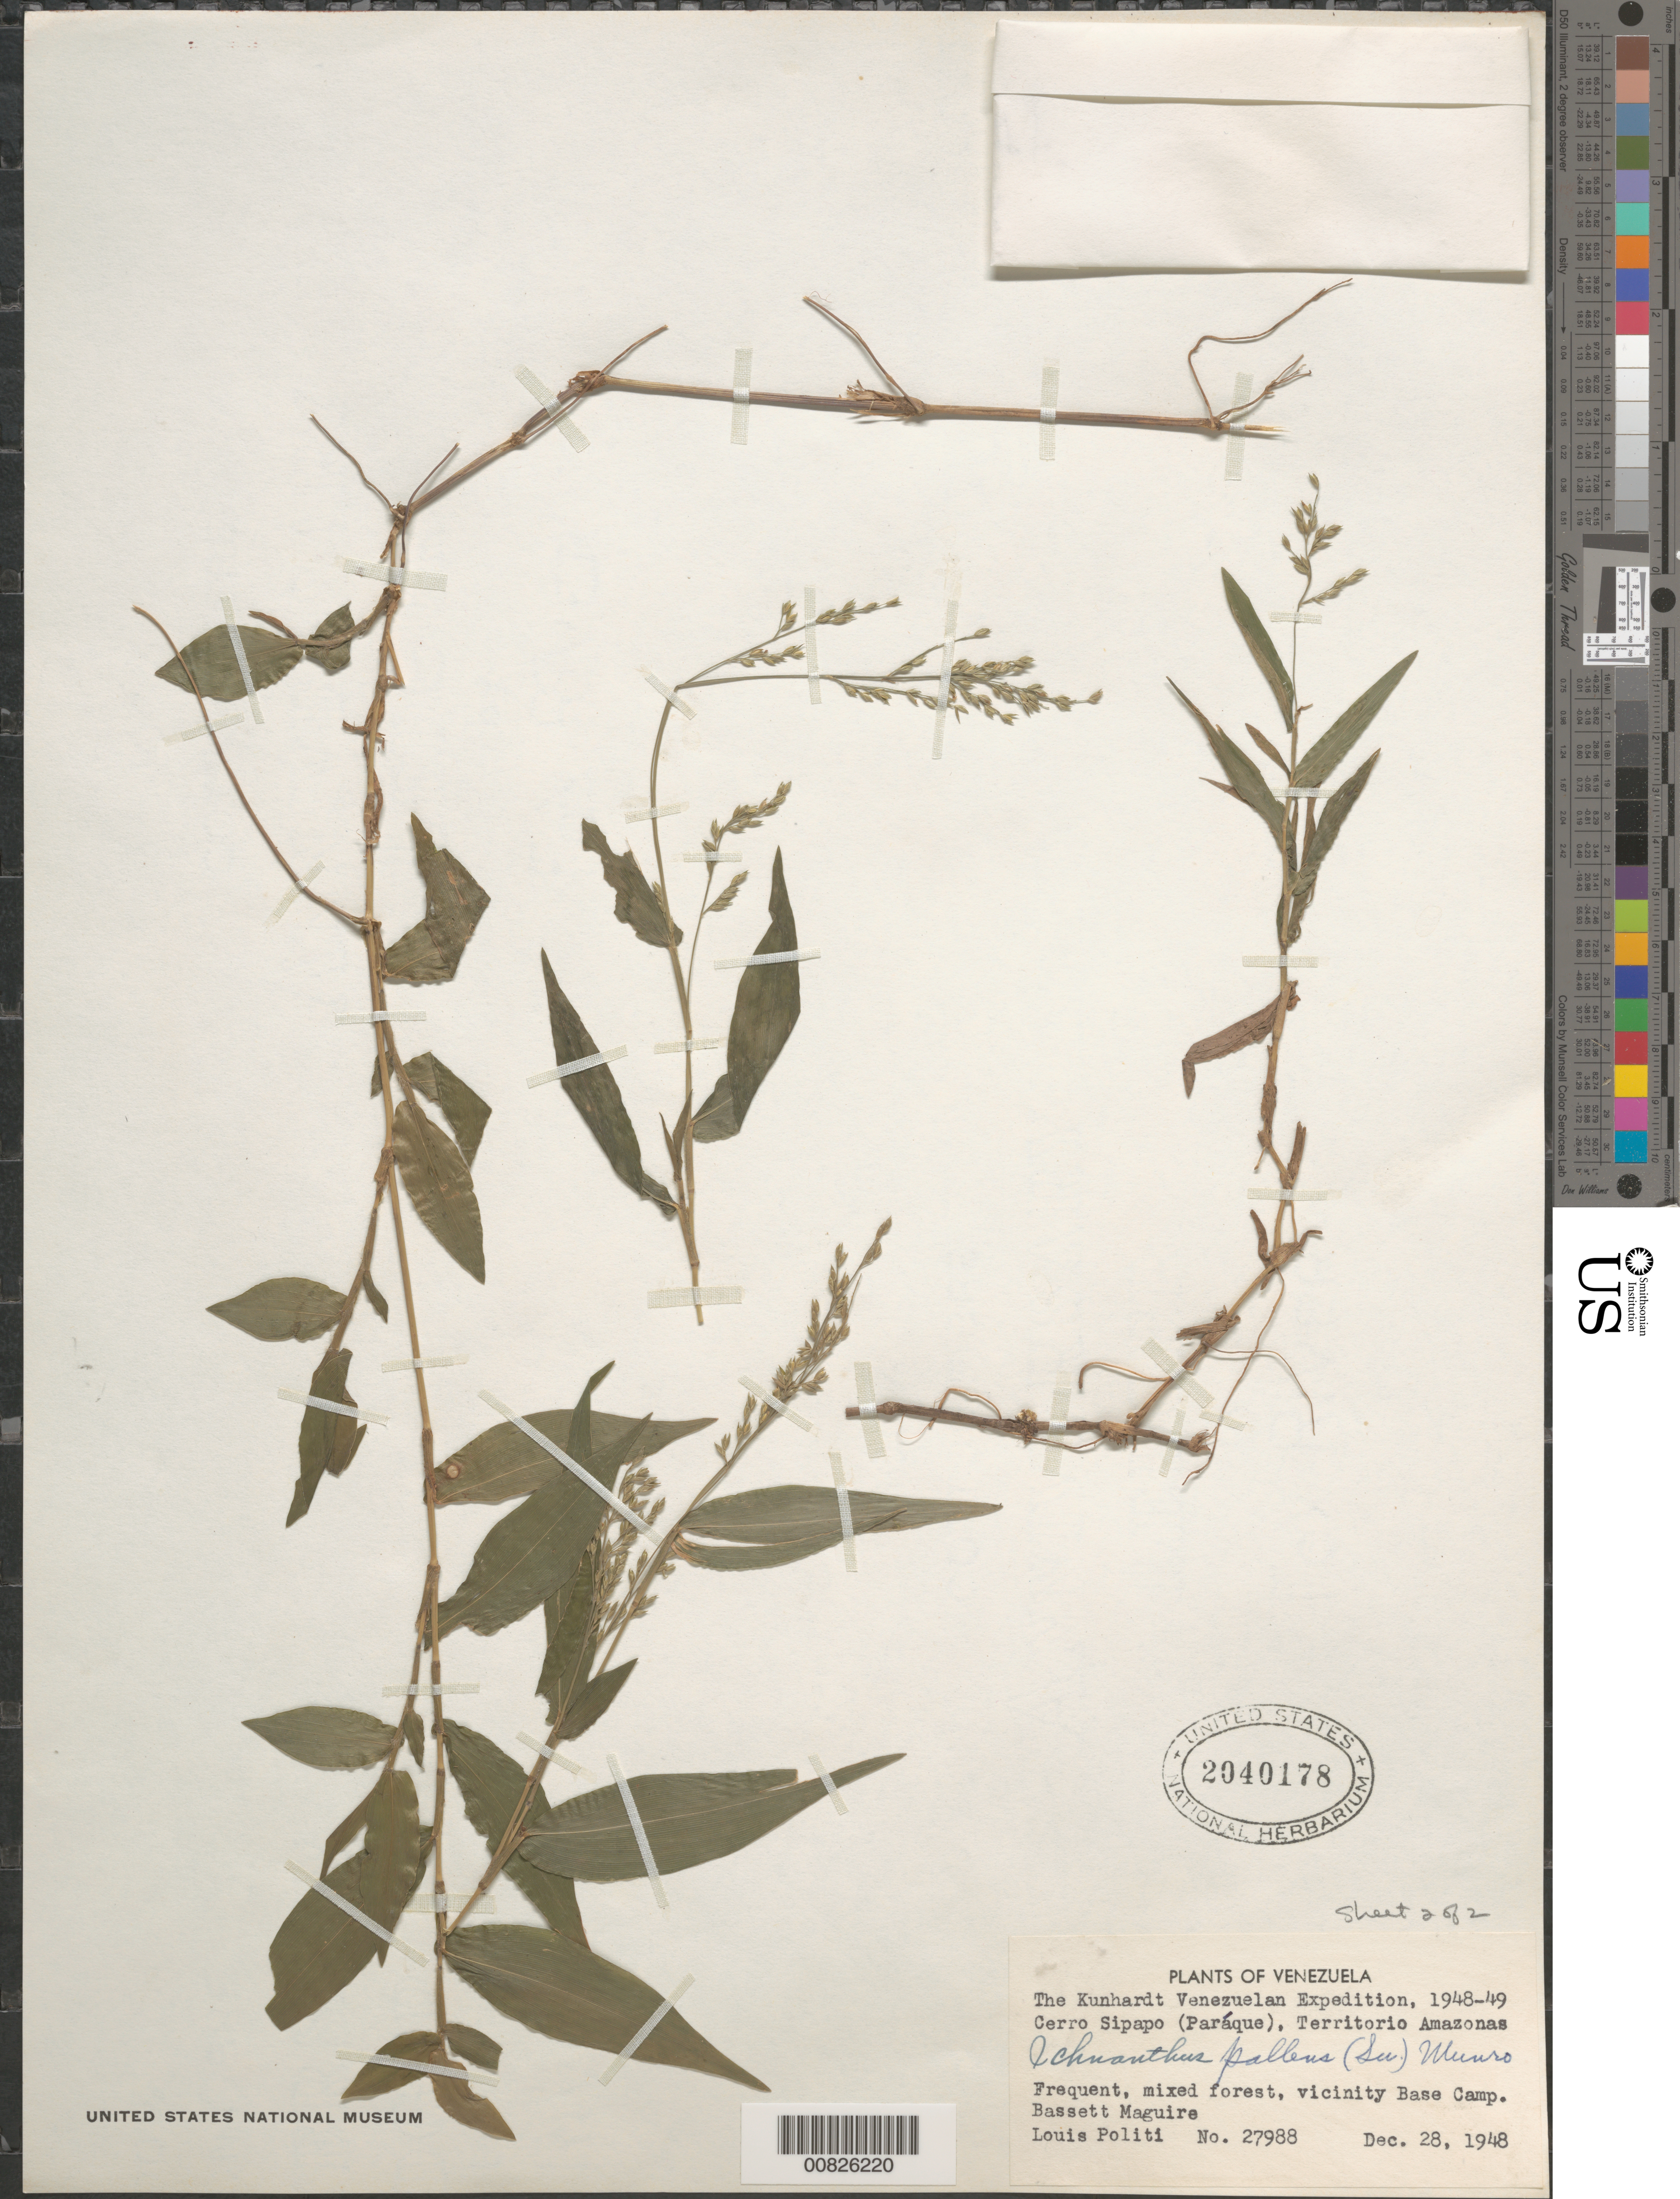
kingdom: Plantae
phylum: Tracheophyta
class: Liliopsida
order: Poales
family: Poaceae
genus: Ichnanthus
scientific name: Ichnanthus pallens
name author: (Sw.) Munro ex Benth.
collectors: B. Maguire & L. Politi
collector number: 27988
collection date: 1948-12-28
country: Venezuela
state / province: Amazonas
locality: The Kunhardt Venezuelan Expedition, 1948-49. Cerro Sipapo (Paráque), Territorio Amazonas. Frequent, mixed forest, vicinity Base Camp.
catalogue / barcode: US 2040178